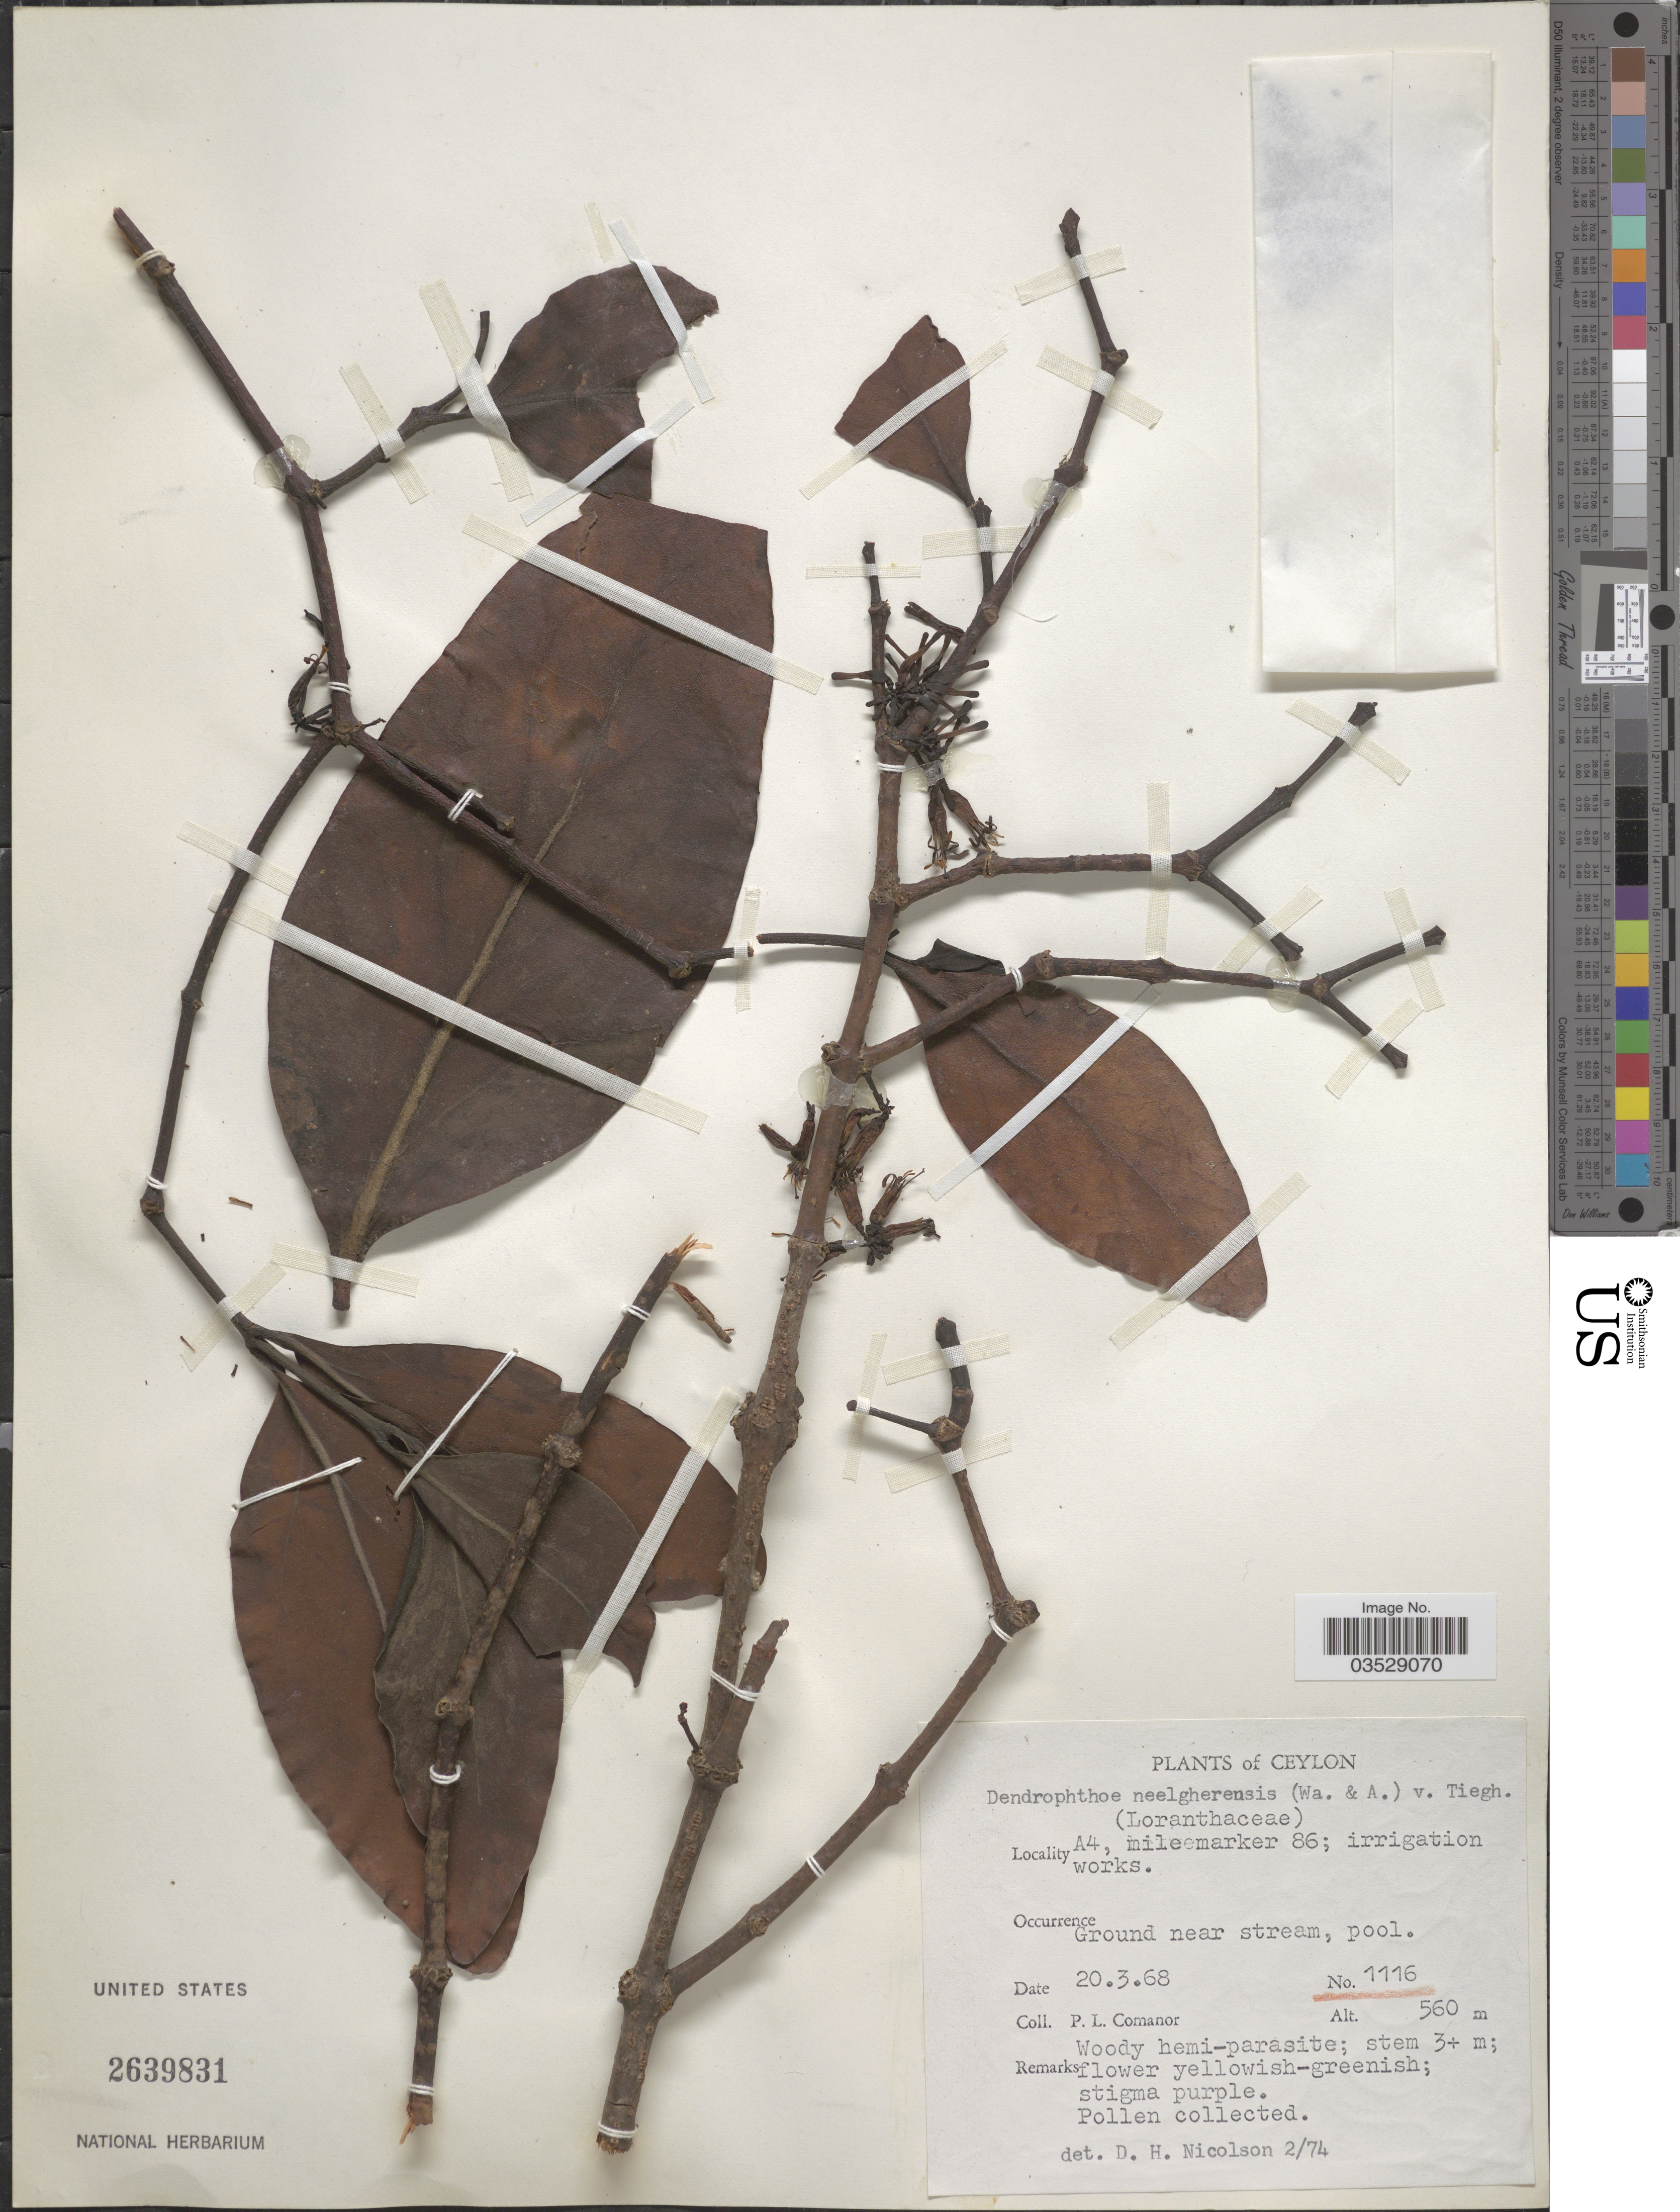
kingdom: Plantae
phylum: Tracheophyta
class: Magnoliopsida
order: Santalales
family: Loranthaceae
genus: Dendrophthoe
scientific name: Dendrophthoe trigona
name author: (Wight & Arn.) Danser ex Santapau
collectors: P. Comanor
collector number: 1116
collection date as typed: Transcribed d/m/y: 20/3/68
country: Sri Lanka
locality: Ceylon. A4, mile marker 86; irrigation works. Ground near stream, pool.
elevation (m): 560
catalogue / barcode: US 2639831